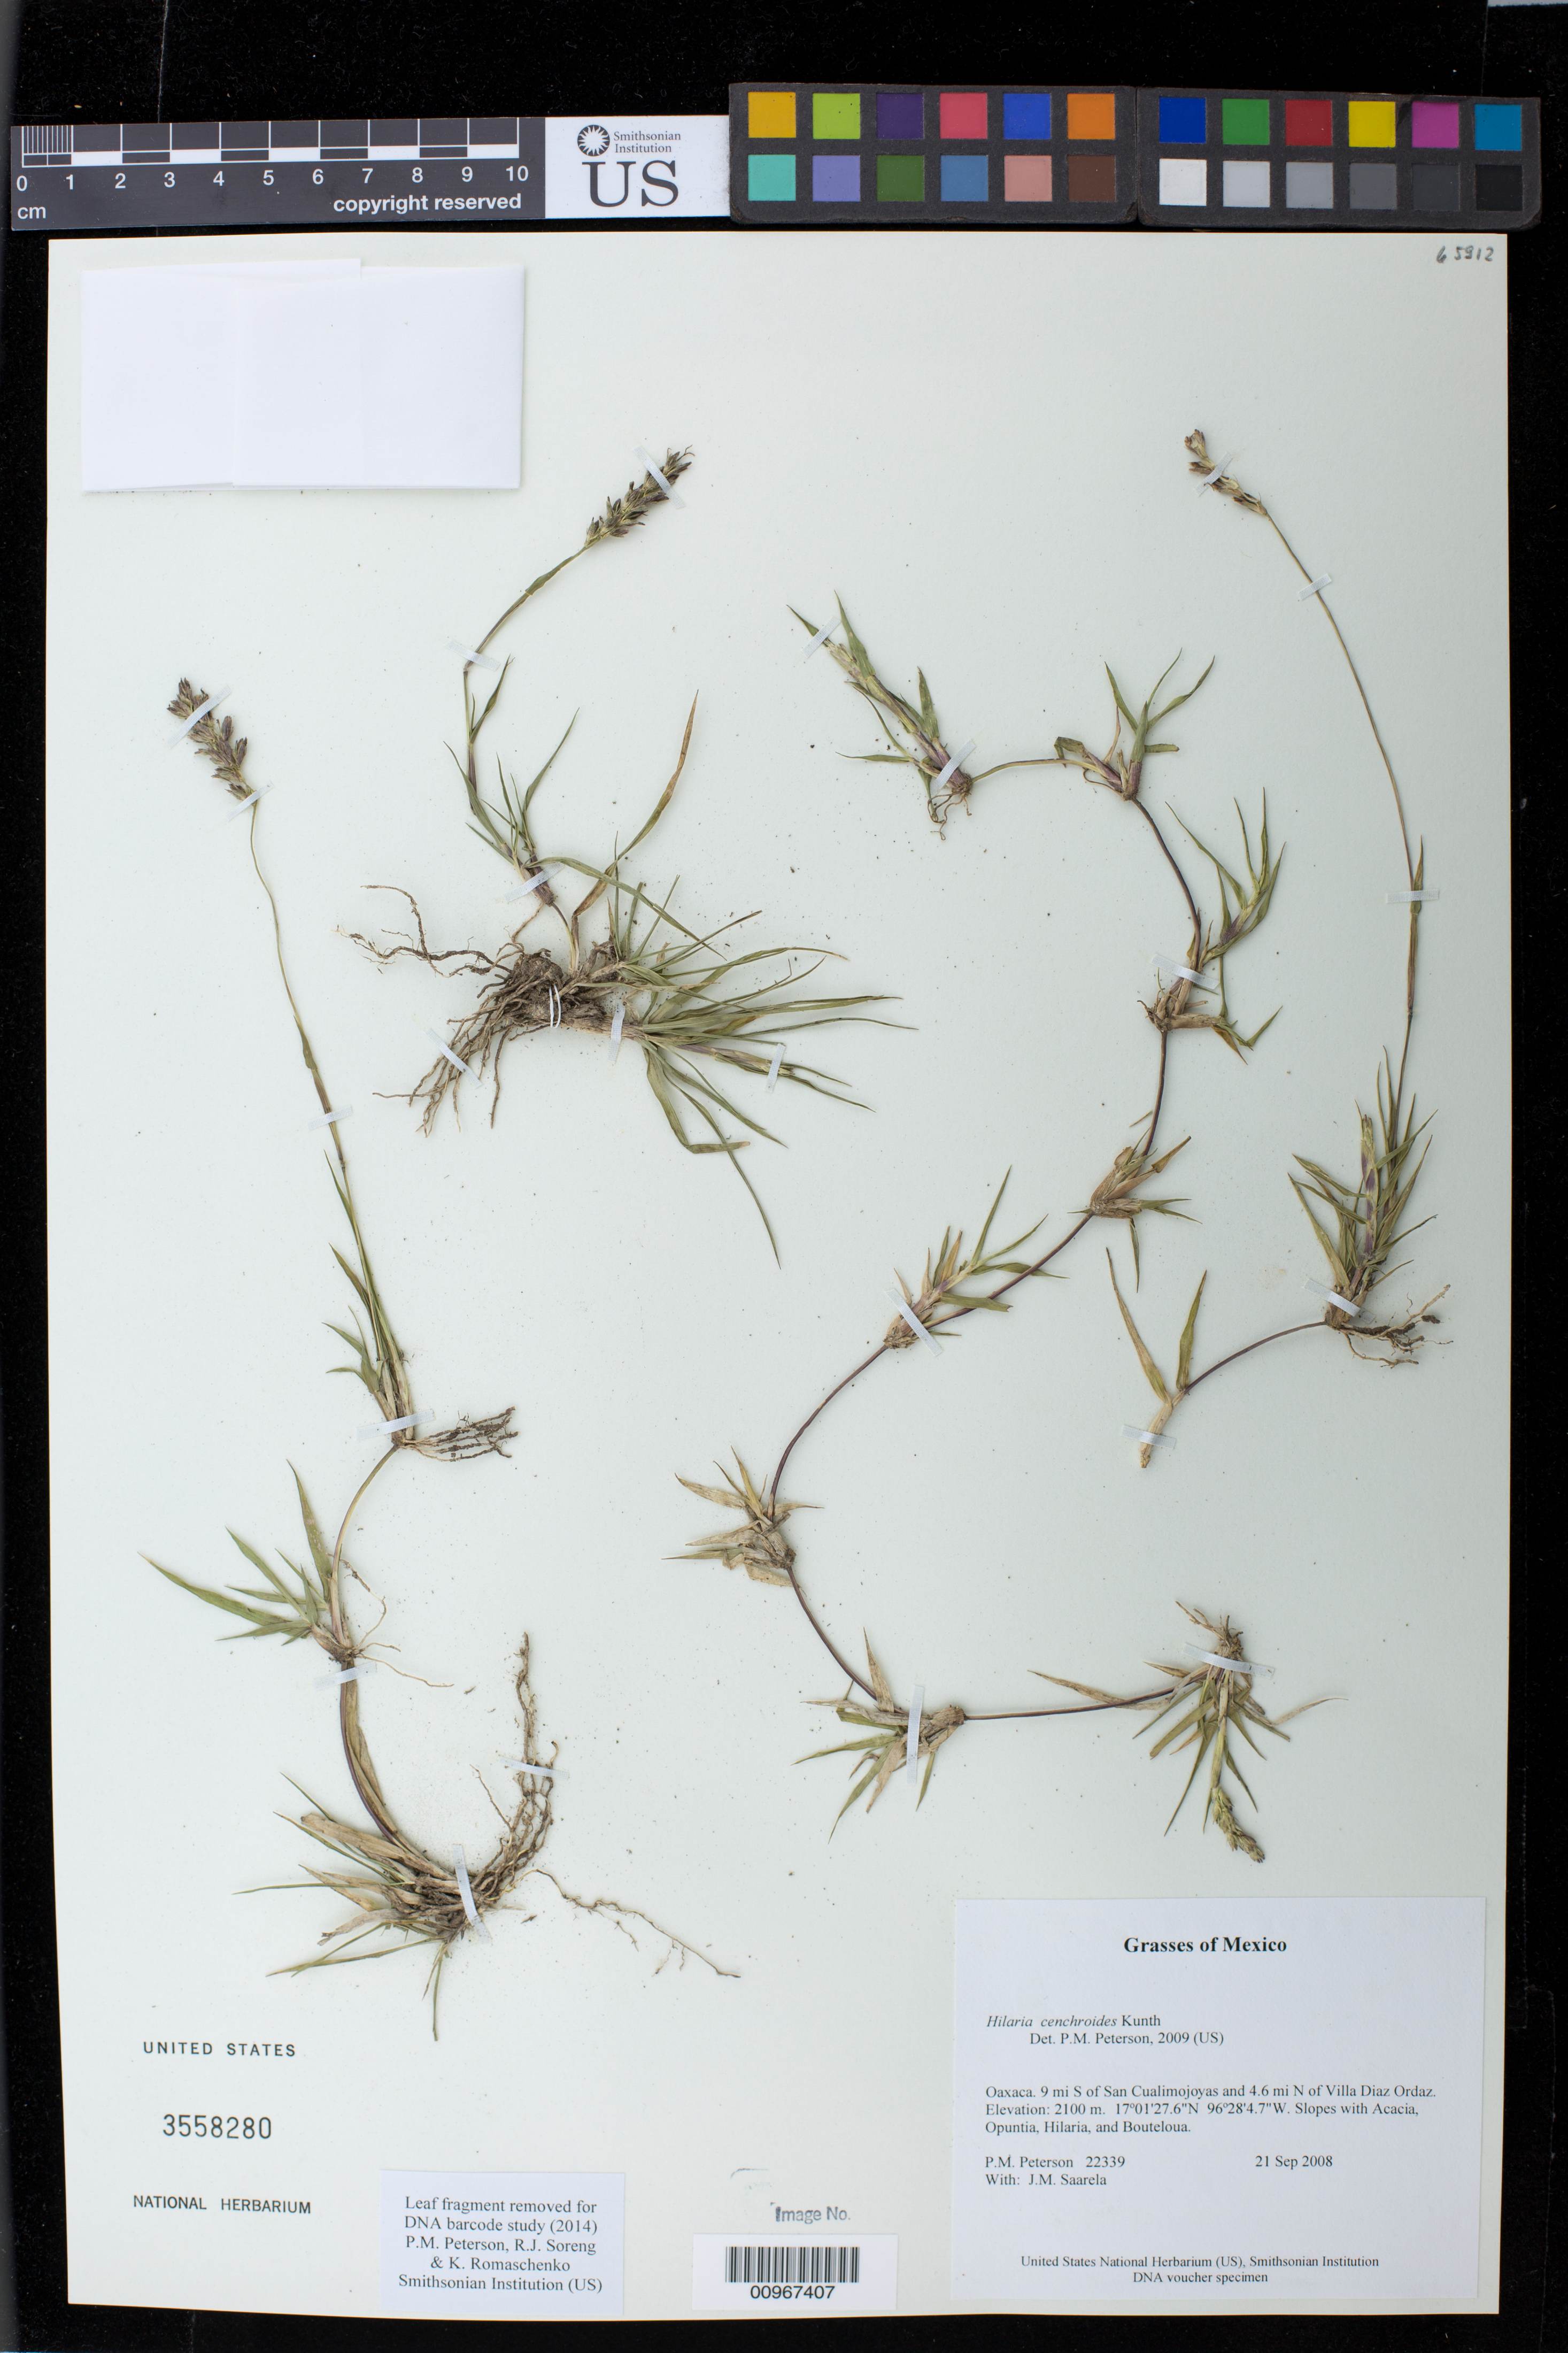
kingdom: Plantae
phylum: Tracheophyta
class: Liliopsida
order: Poales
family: Poaceae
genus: Hilaria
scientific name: Hilaria cenchroides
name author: Kunth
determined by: Peterson, Paul M., (BOT), Smithsonian Institution - National Museum of Natural History (UNITED STATES)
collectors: P. M. Peterson & J. Saarela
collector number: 22339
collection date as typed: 21 Sep 2008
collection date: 2008-09-21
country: Mexico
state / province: Oaxaca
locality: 9 mi S of San Cualimojoyas and 4.6 mi N of Villa Diaz Ordaz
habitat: Slopes with Acacia, Opuntia, Hilaria, and Bouteloua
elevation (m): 2100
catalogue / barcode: US 3558280